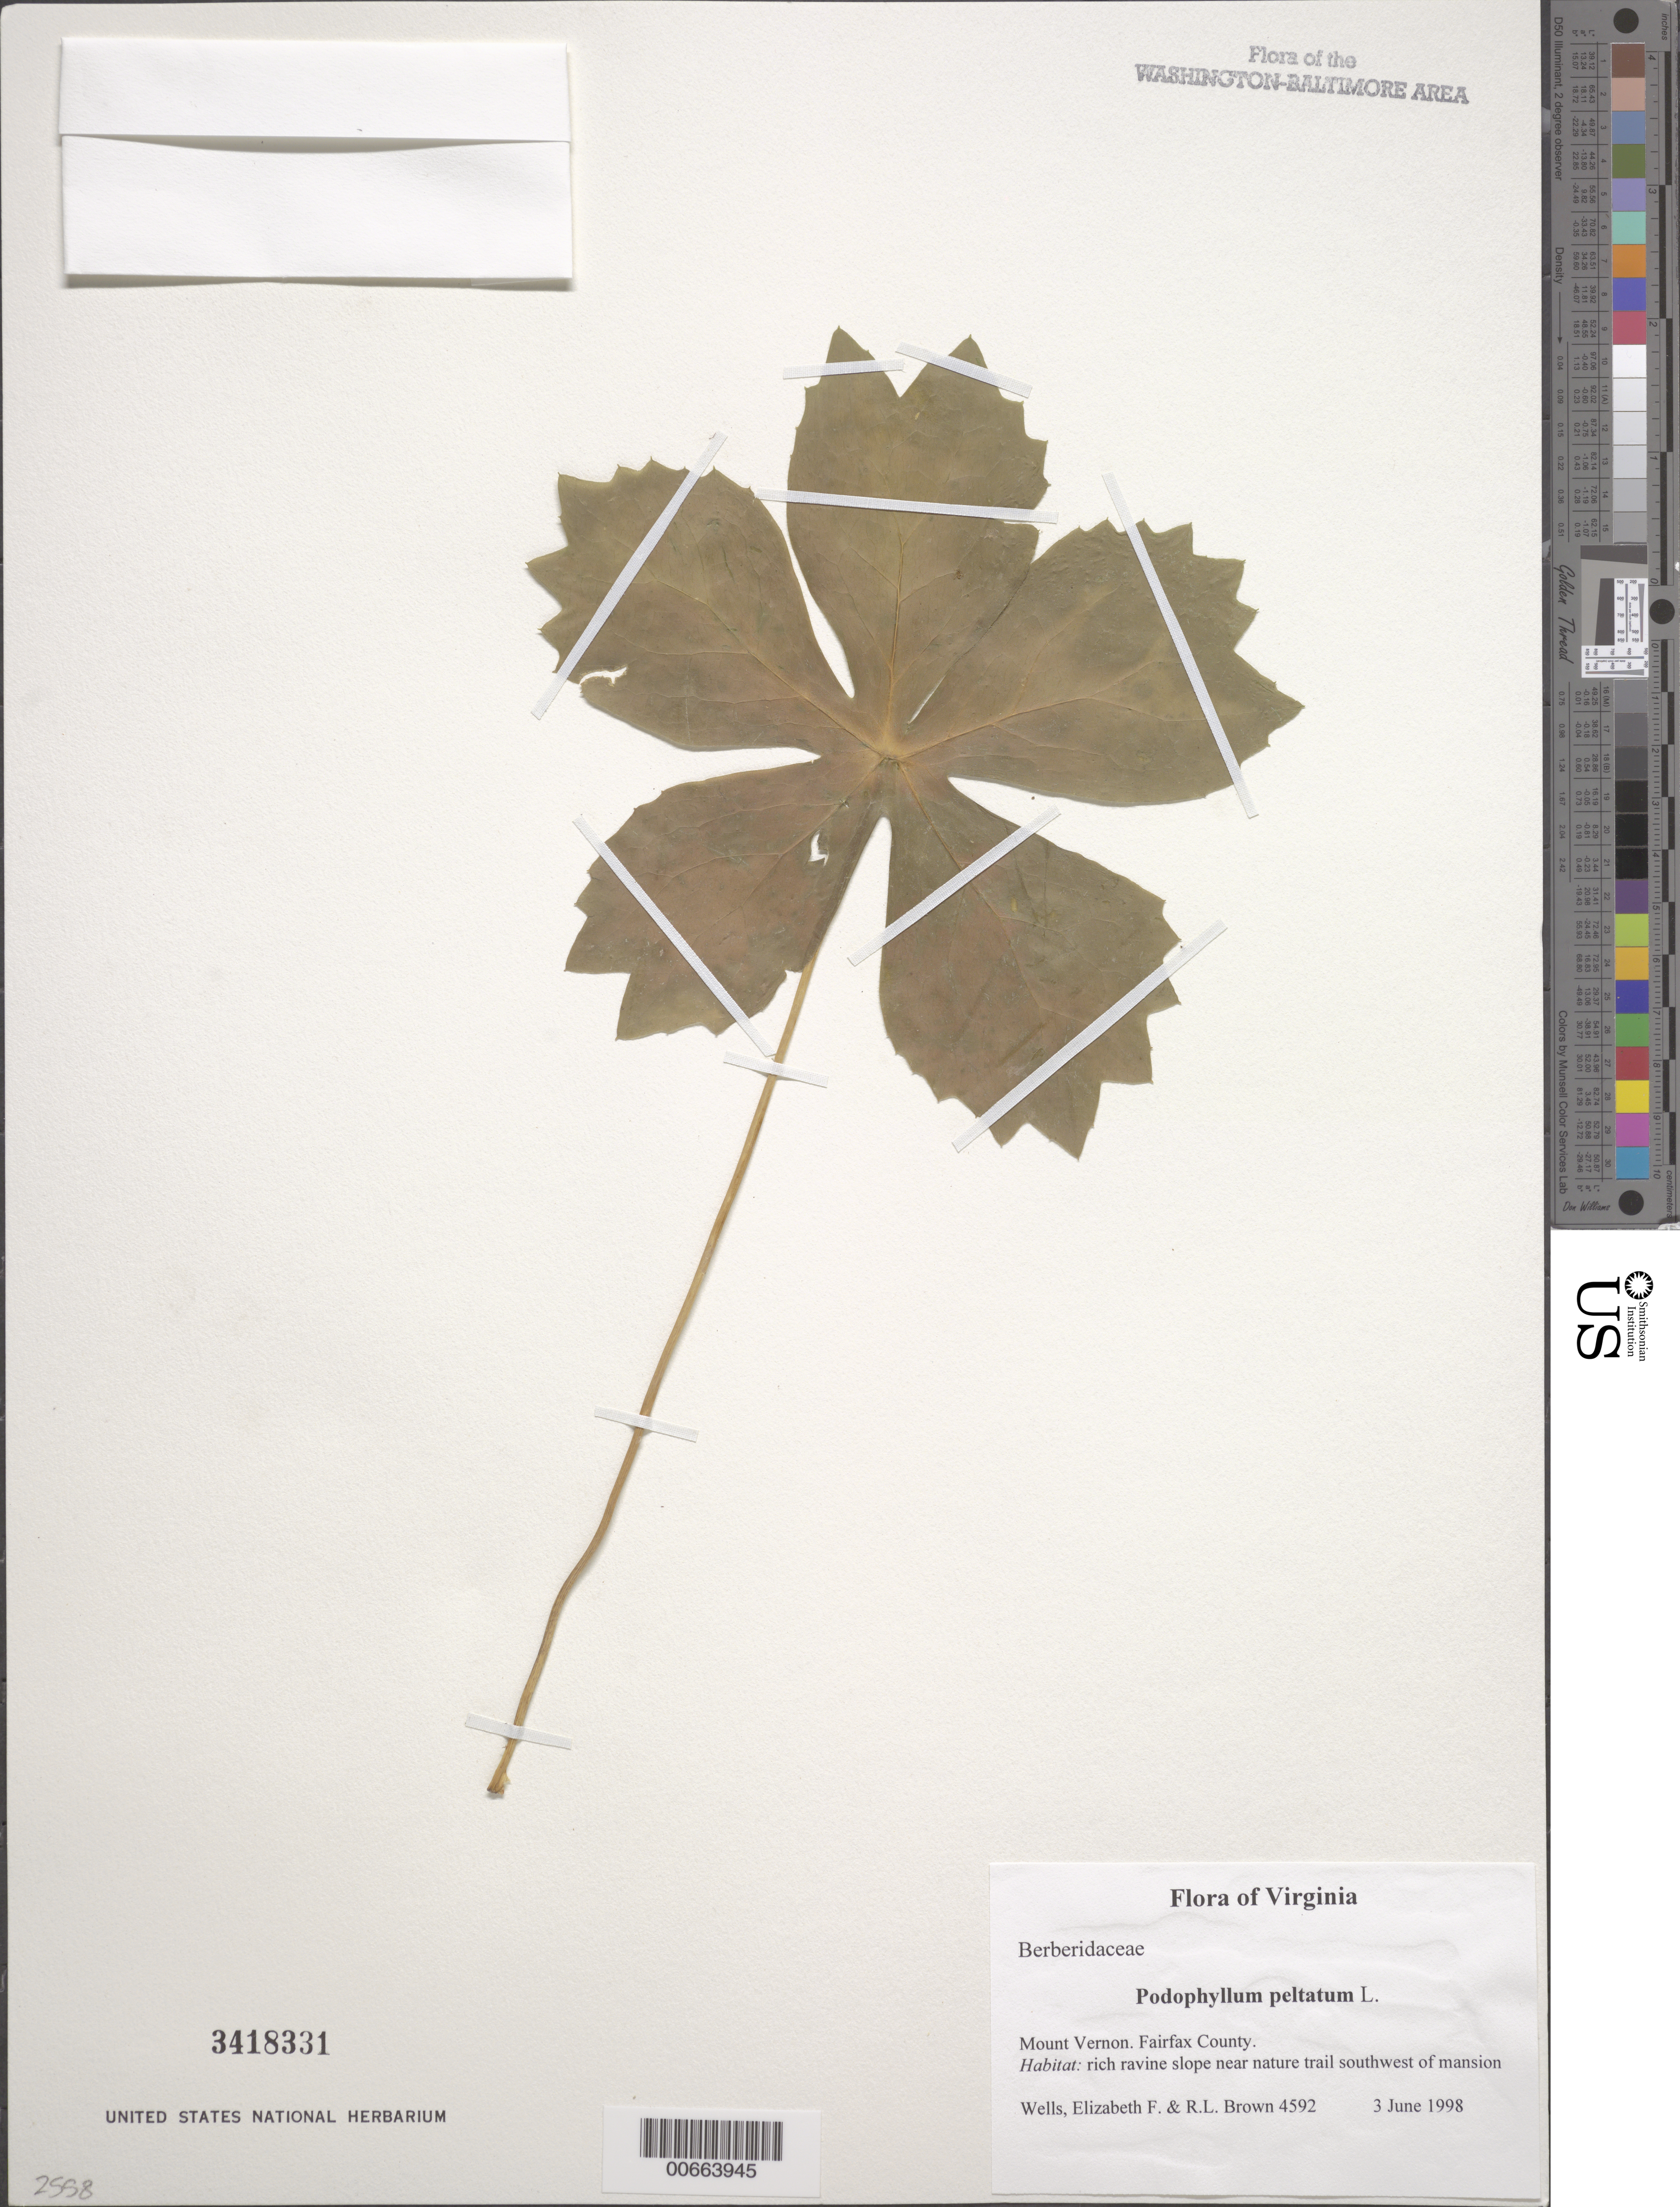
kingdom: Plantae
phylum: Tracheophyta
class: Magnoliopsida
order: Ranunculales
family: Berberidaceae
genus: Podophyllum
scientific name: Podophyllum peltatum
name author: L.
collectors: E. F. Wells & R. L. Brown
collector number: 4592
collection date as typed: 03 Jun 1998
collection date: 1998-06-03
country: United States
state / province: Virginia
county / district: Fairfax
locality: Mount Vernon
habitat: rich ravine slope near nature trail southwest of mansion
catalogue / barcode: US 3418331